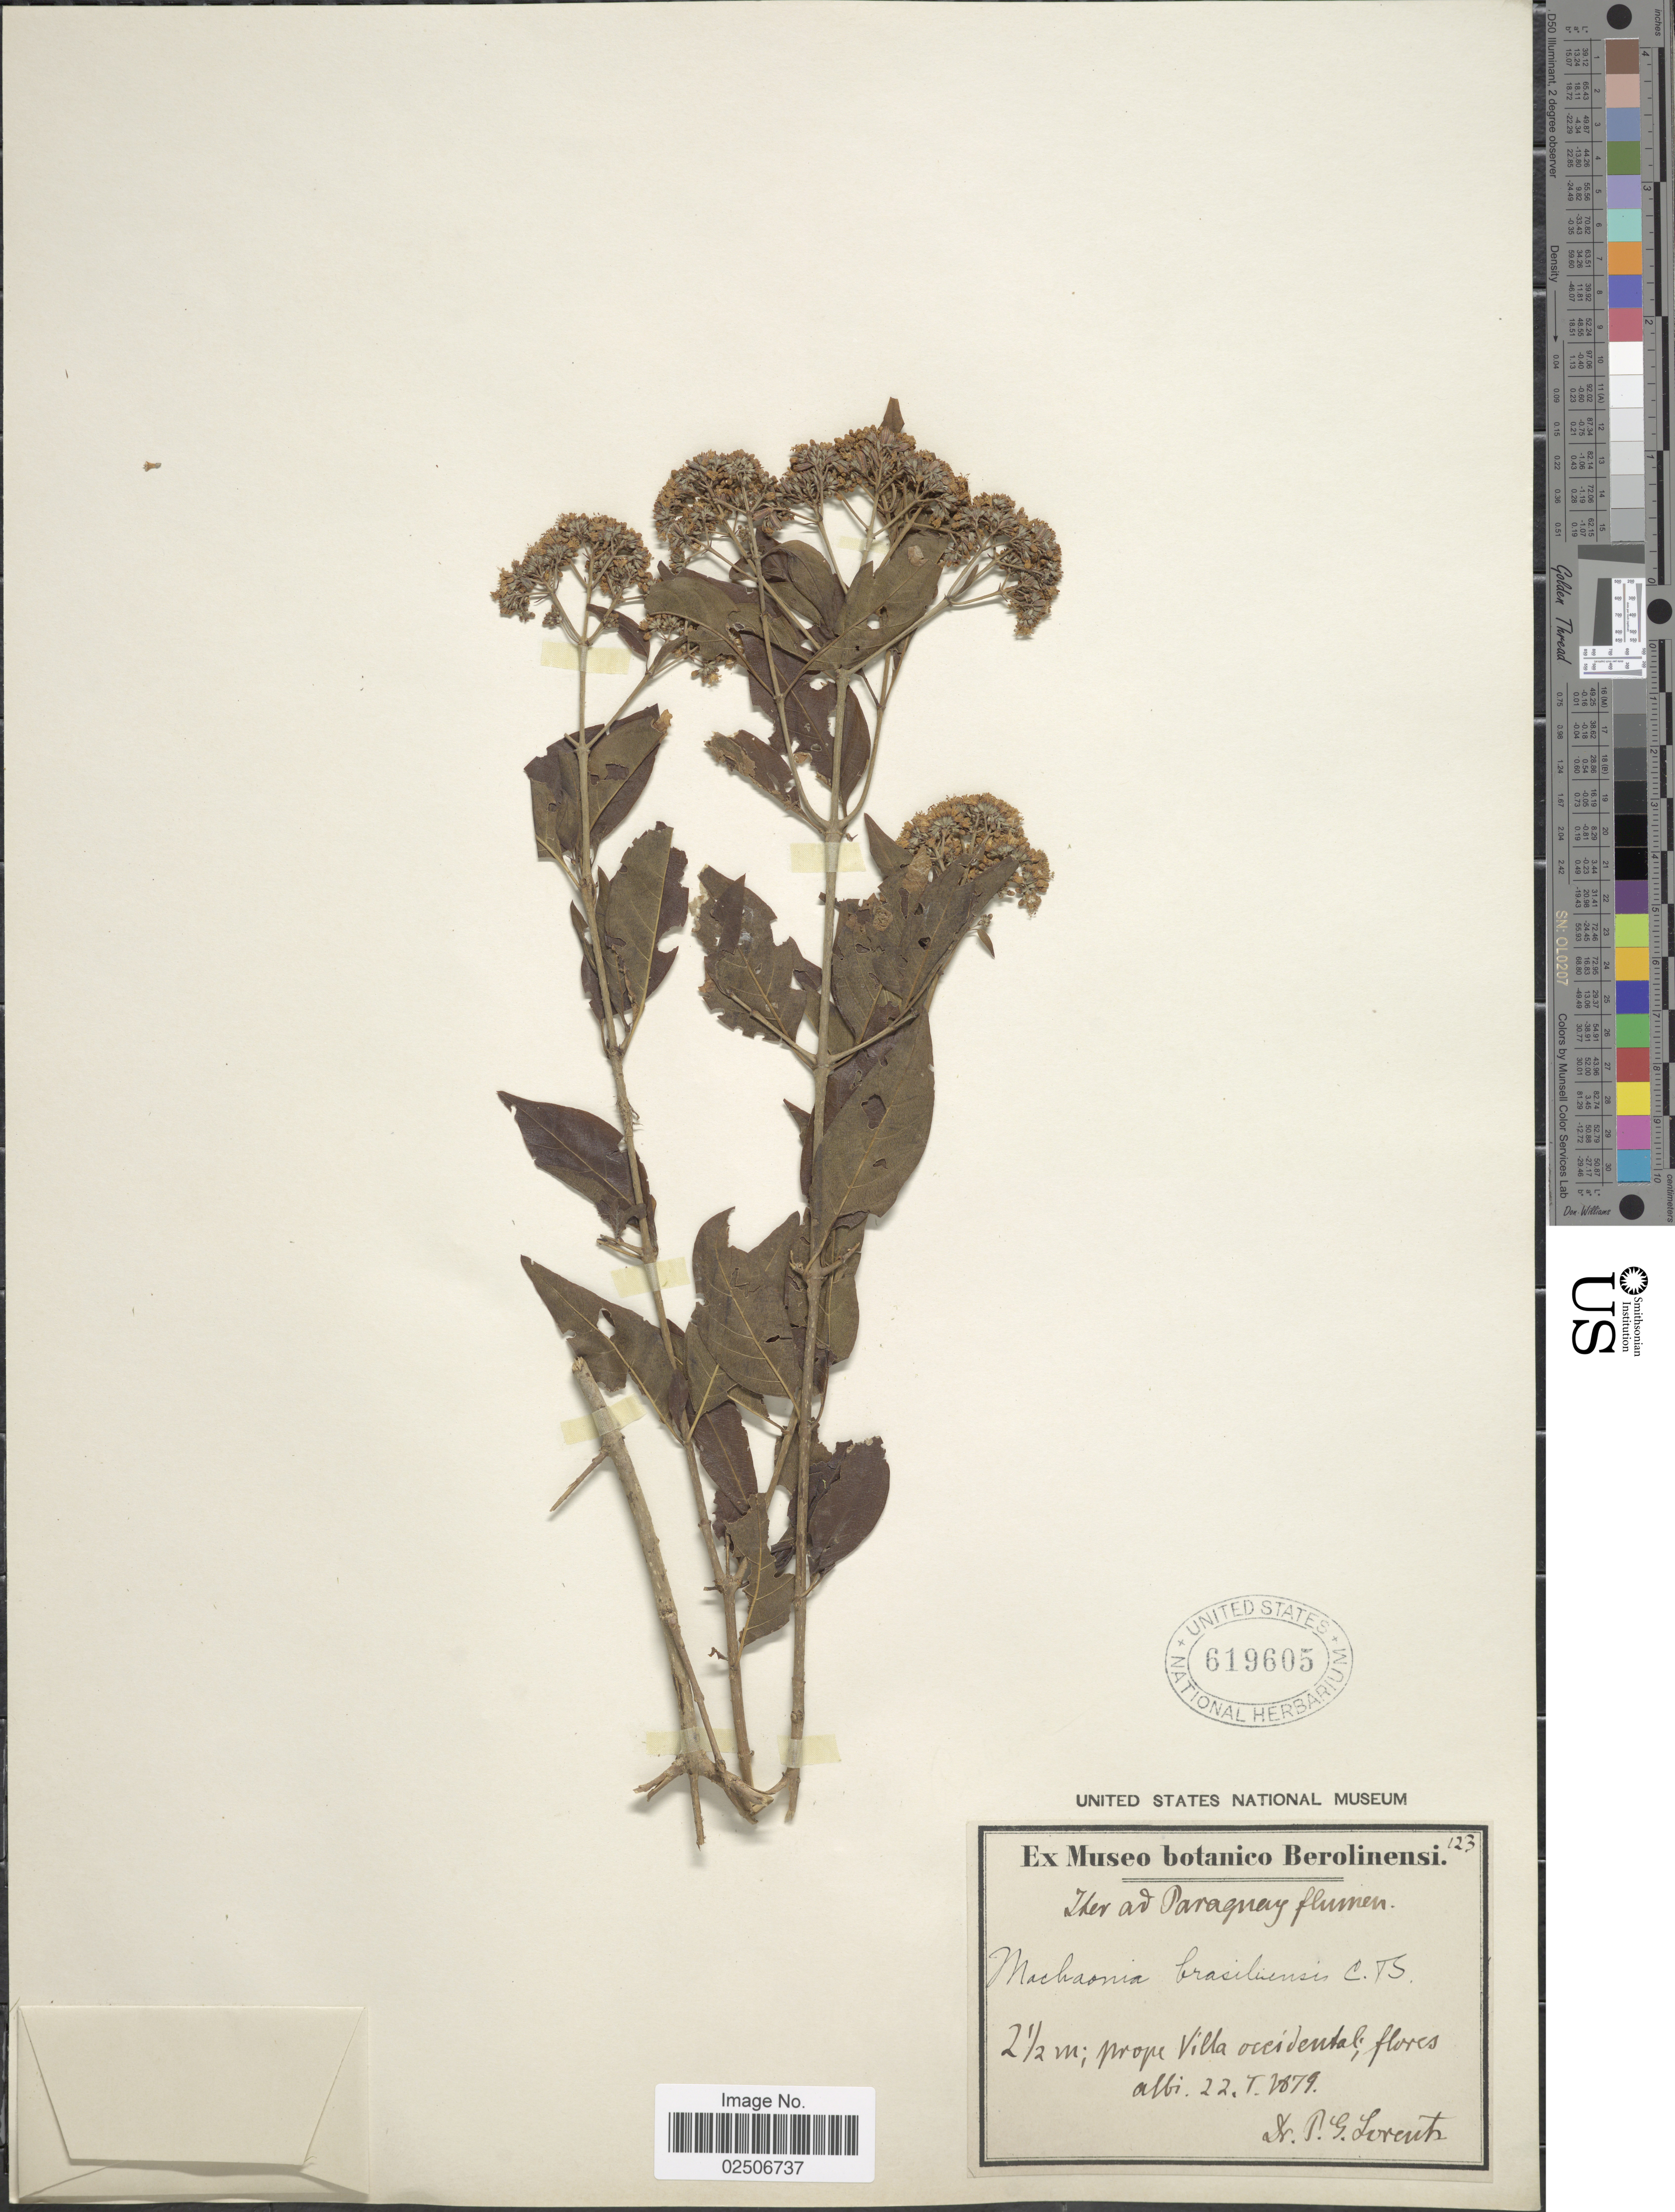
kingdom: Plantae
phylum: Tracheophyta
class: Magnoliopsida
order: Gentianales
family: Rubiaceae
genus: Machaonia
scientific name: Machaonia brasiliensis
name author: (Hoffmanns. ex Humb.) Cham. & Schltdl.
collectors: P. G. Lorentz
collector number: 123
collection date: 1879-01-22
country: Paraguay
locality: Paraguay flumen, prope Villa occidental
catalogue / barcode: US 619605